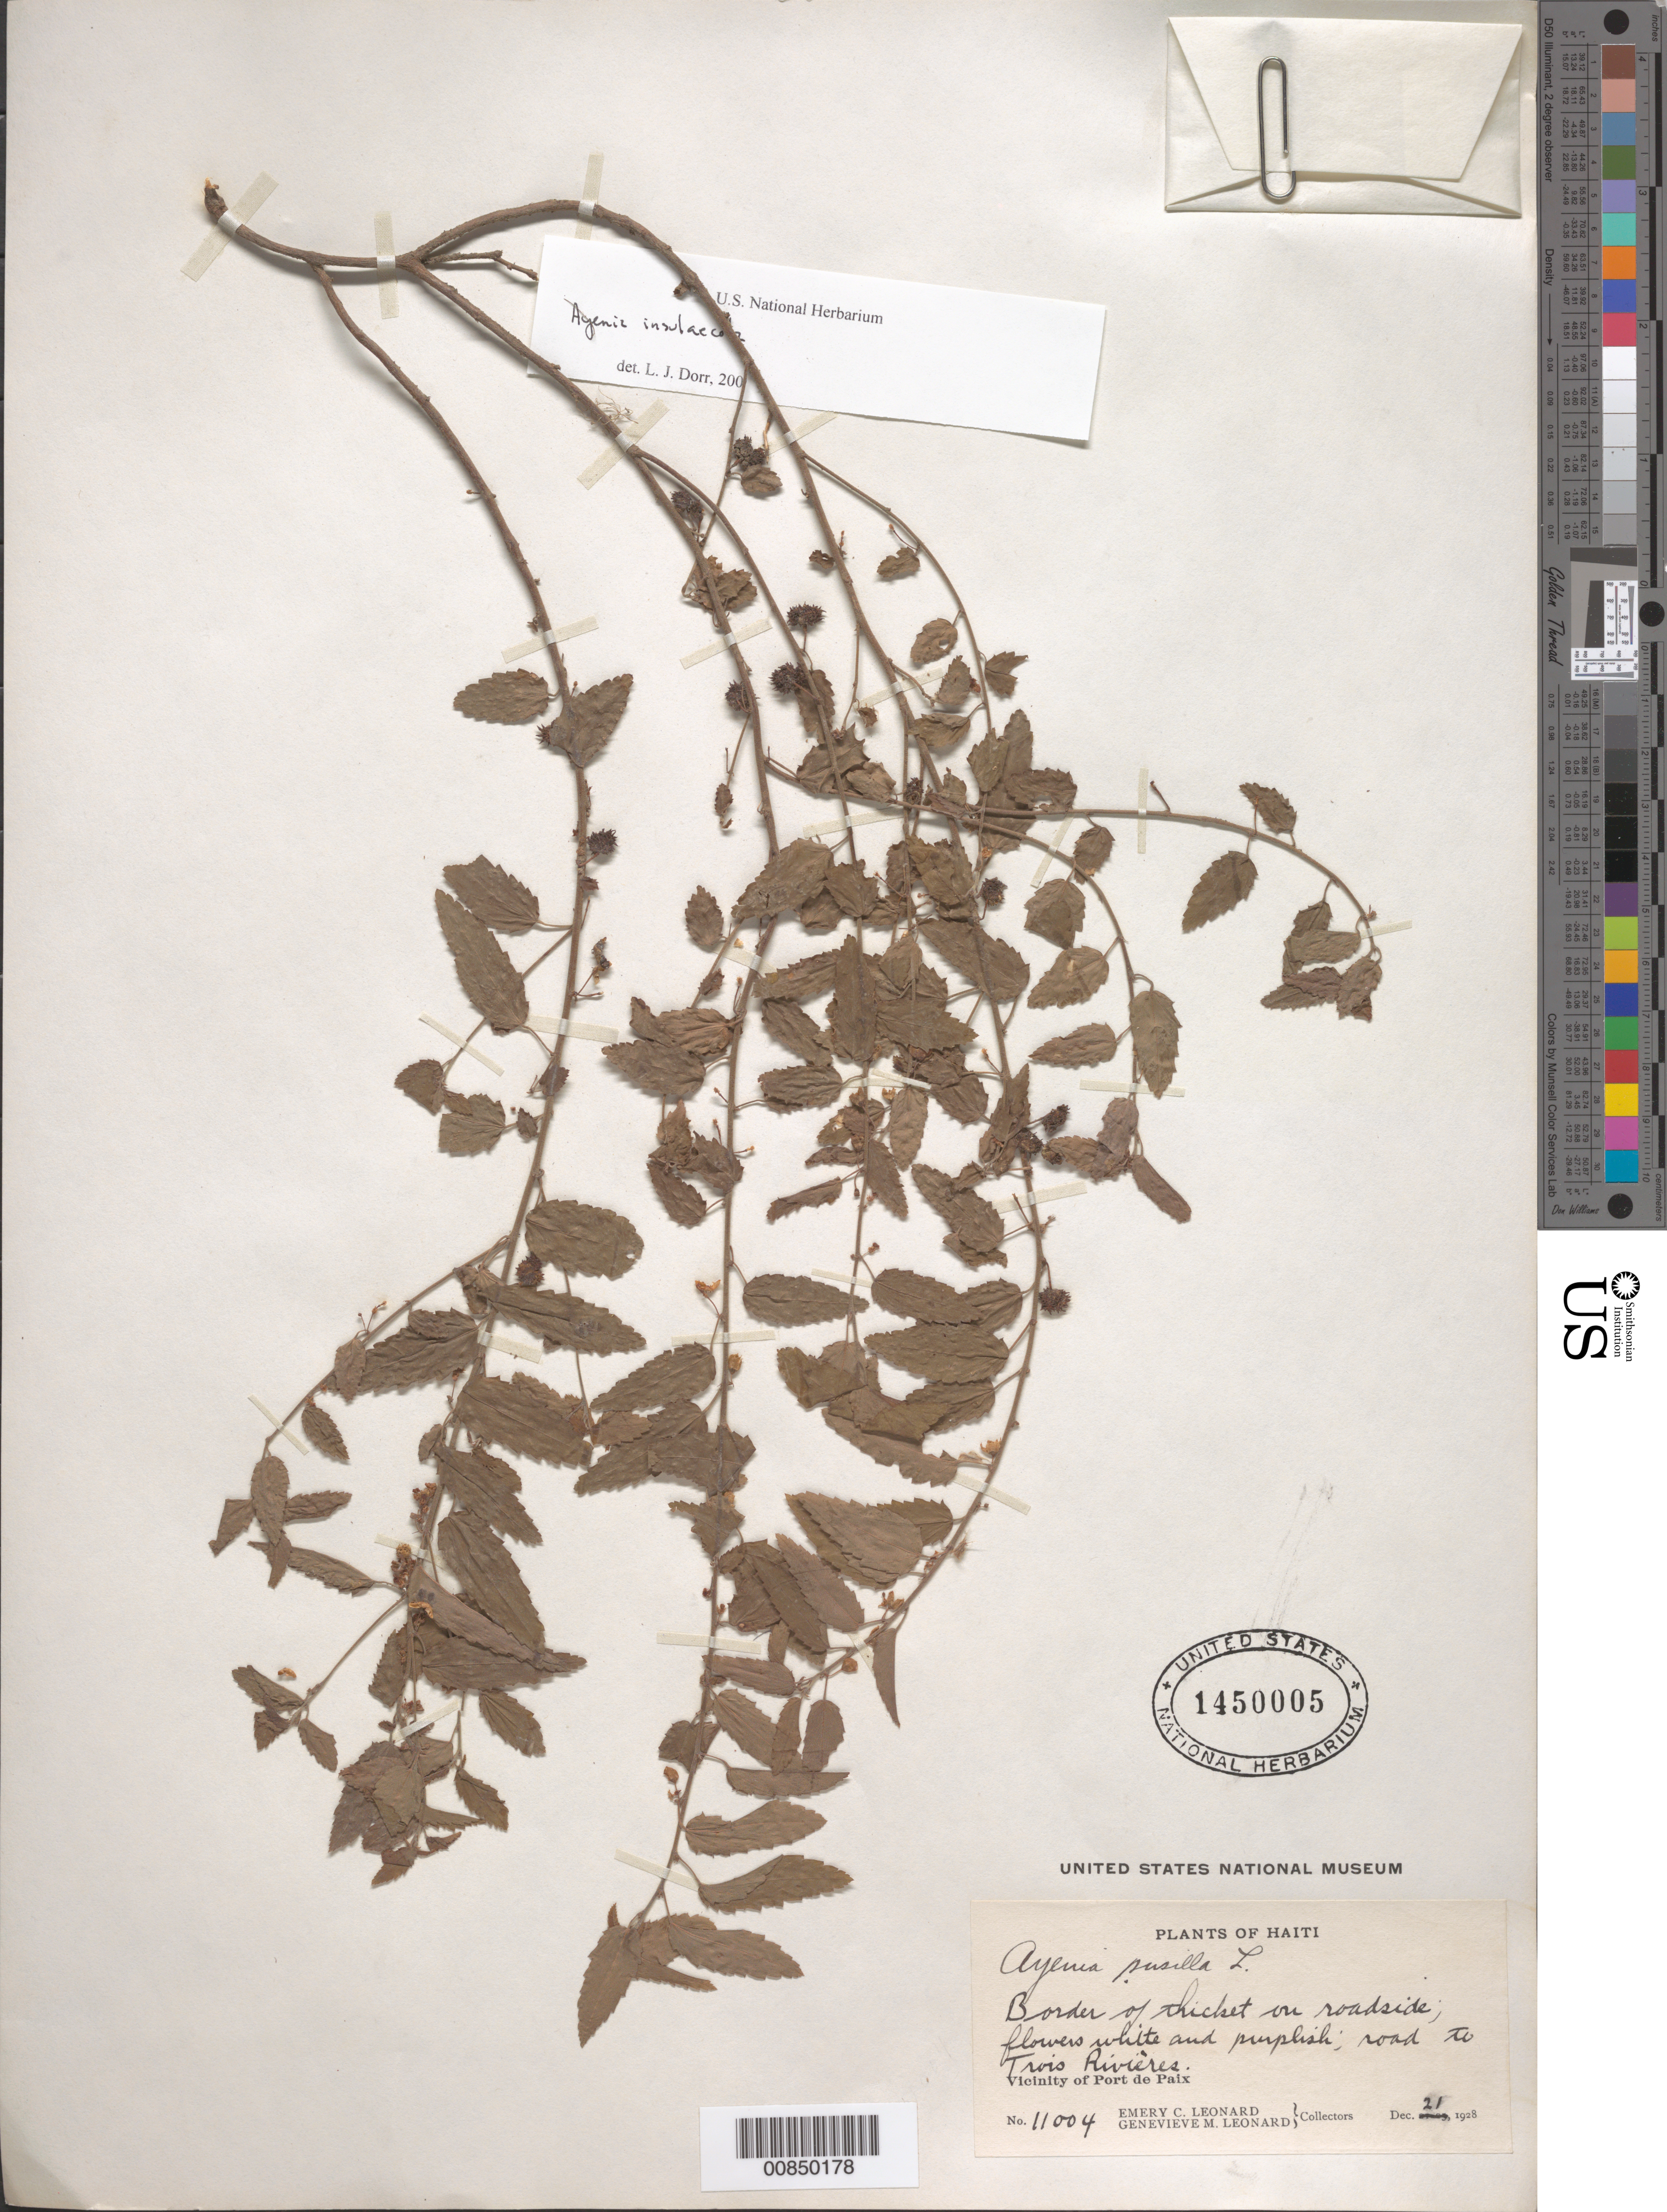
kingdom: Plantae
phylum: Tracheophyta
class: Magnoliopsida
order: Malvales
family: Malvaceae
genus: Ayenia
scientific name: Ayenia insulicola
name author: Cristóbal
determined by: Dorr, L. J., (BOT), Smithsonian Institution - National Museum of Natural History (UNITED STATES)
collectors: E. C. Leonard & G. M. Leonard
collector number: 11004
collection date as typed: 21 Dec 1928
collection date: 1928-12-21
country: Haiti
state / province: Nord-Ouest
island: Hispaniola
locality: Vicinity of Port de Paix, road to Trois Rivières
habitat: Border of thicket on roadside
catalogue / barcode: US 1450005